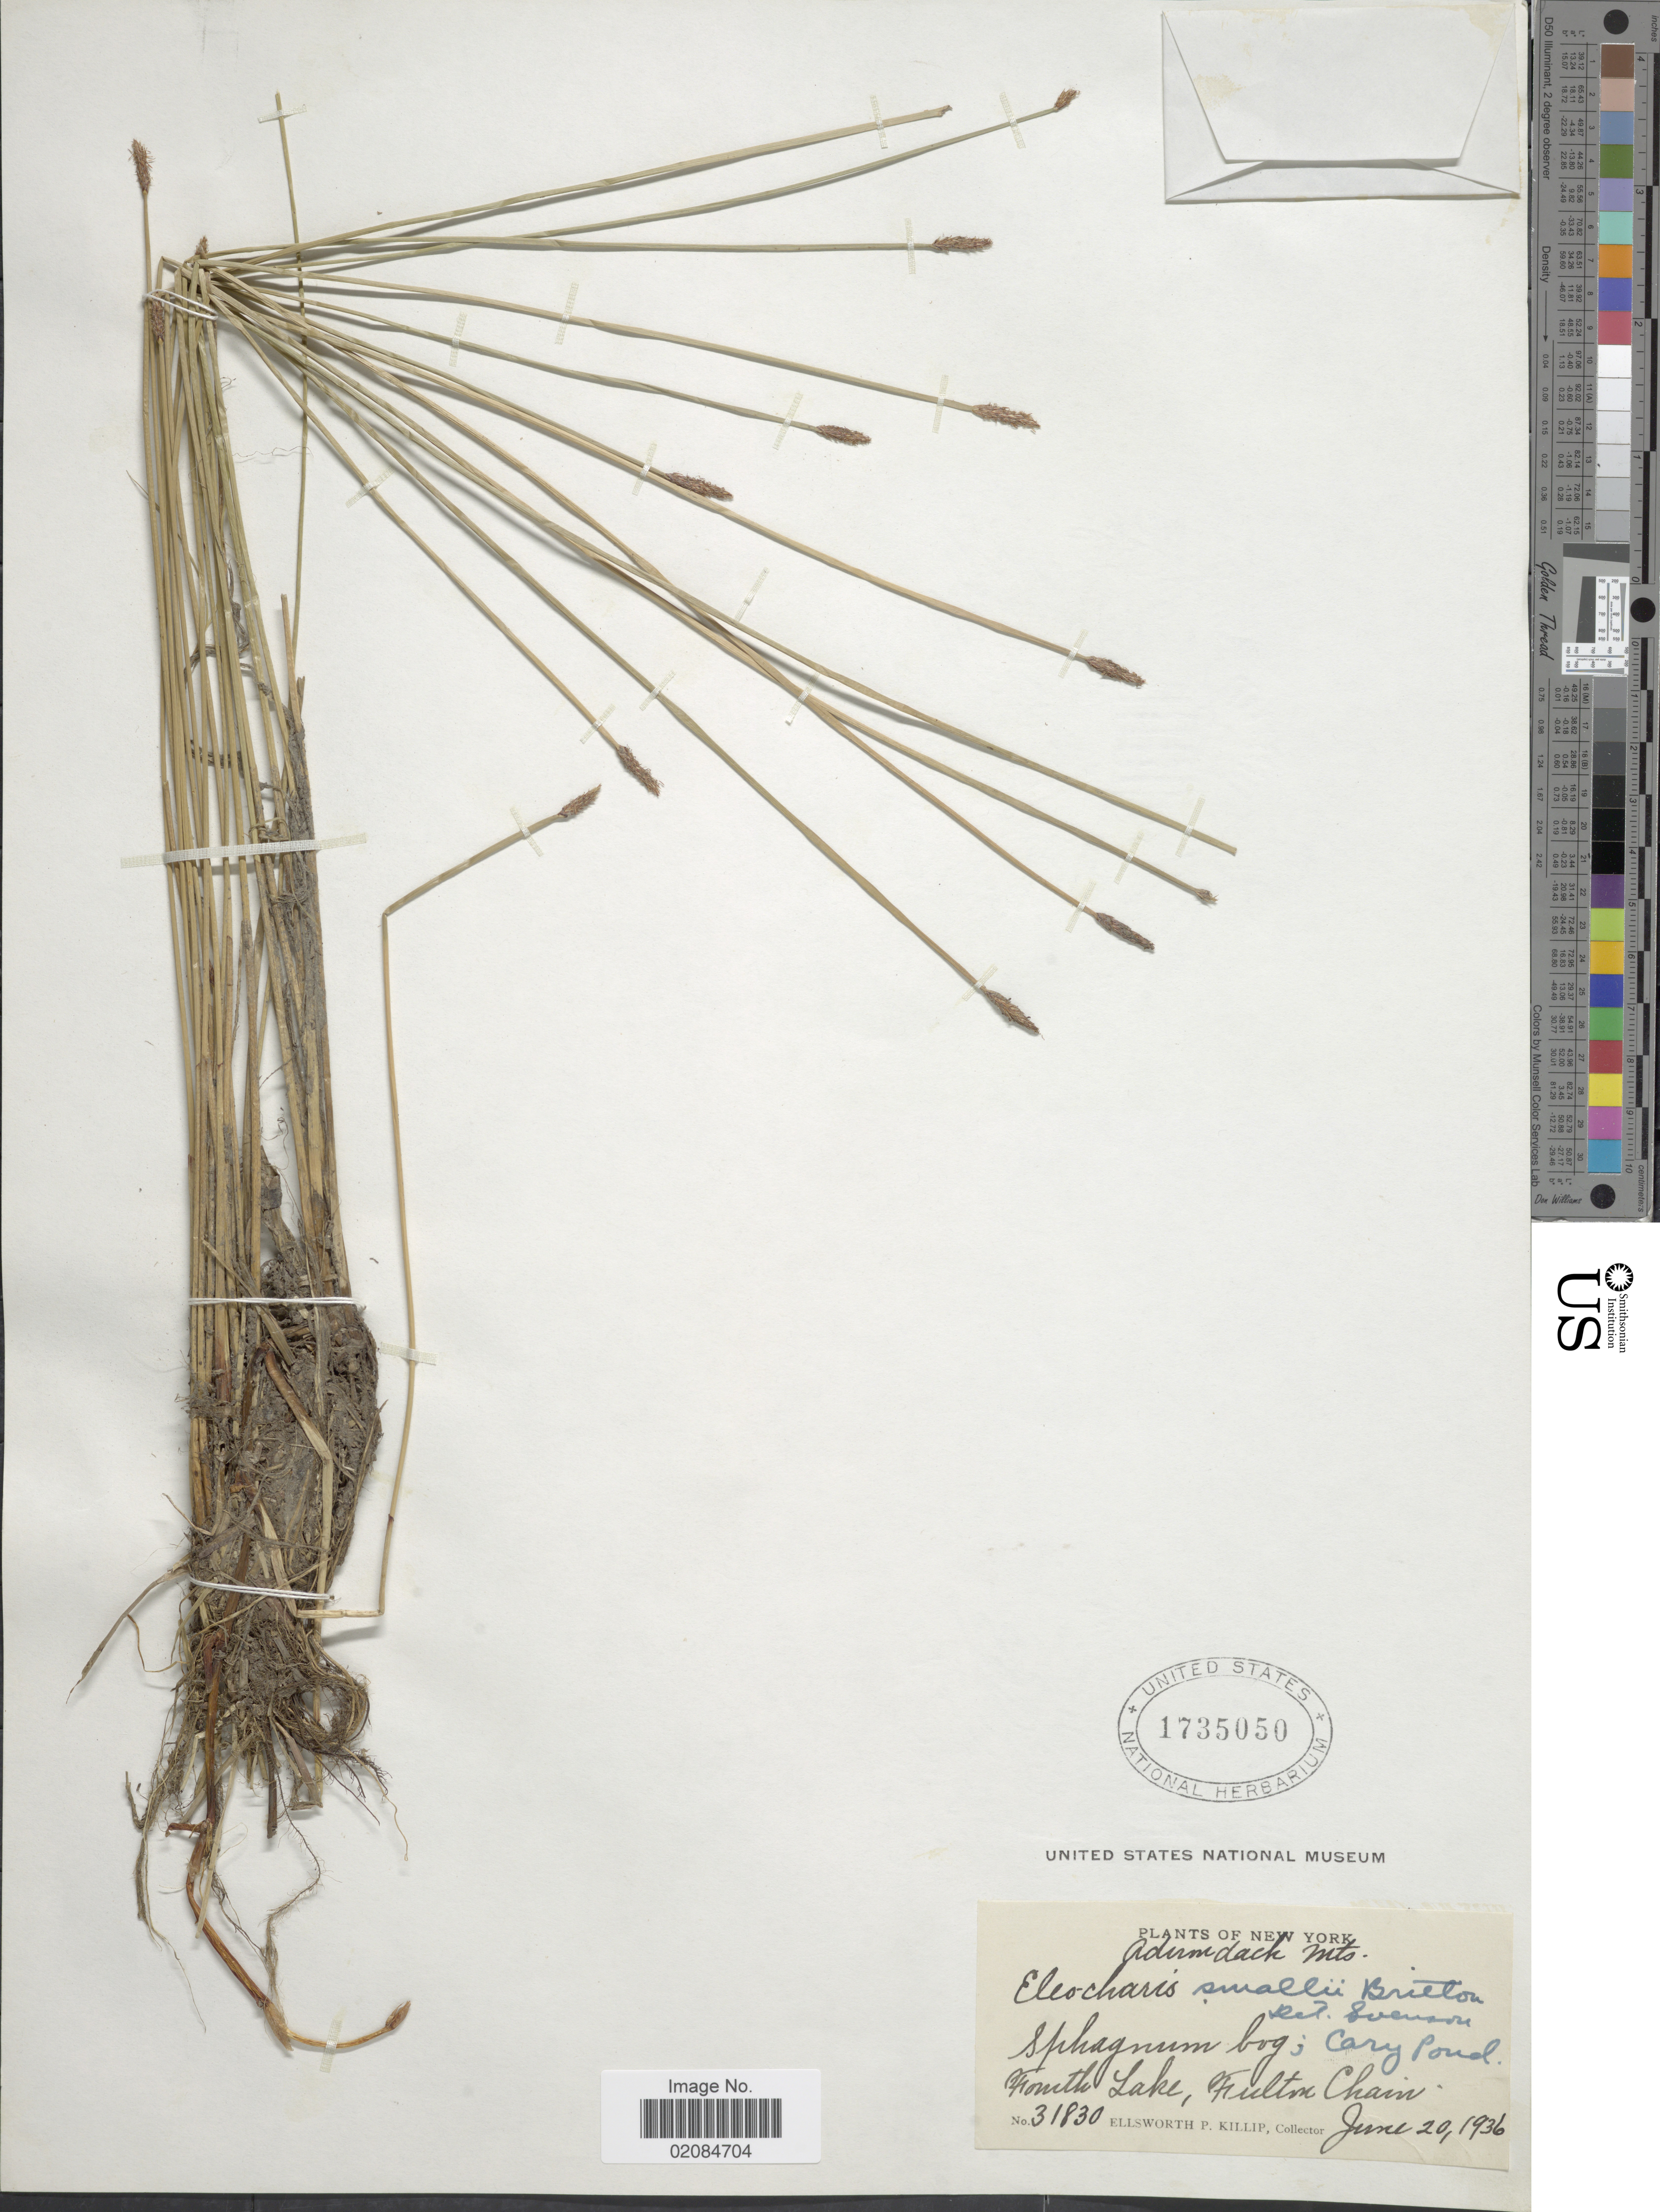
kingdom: Plantae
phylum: Tracheophyta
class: Liliopsida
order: Poales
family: Cyperaceae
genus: Eleocharis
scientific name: Eleocharis palustris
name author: (L.) Roem. & Schult.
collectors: E. P. Killip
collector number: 31830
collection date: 1936-06-20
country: United States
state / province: New York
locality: Adirondacks Mts. Fourth Lake, Fulton Chain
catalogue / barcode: US 1735050